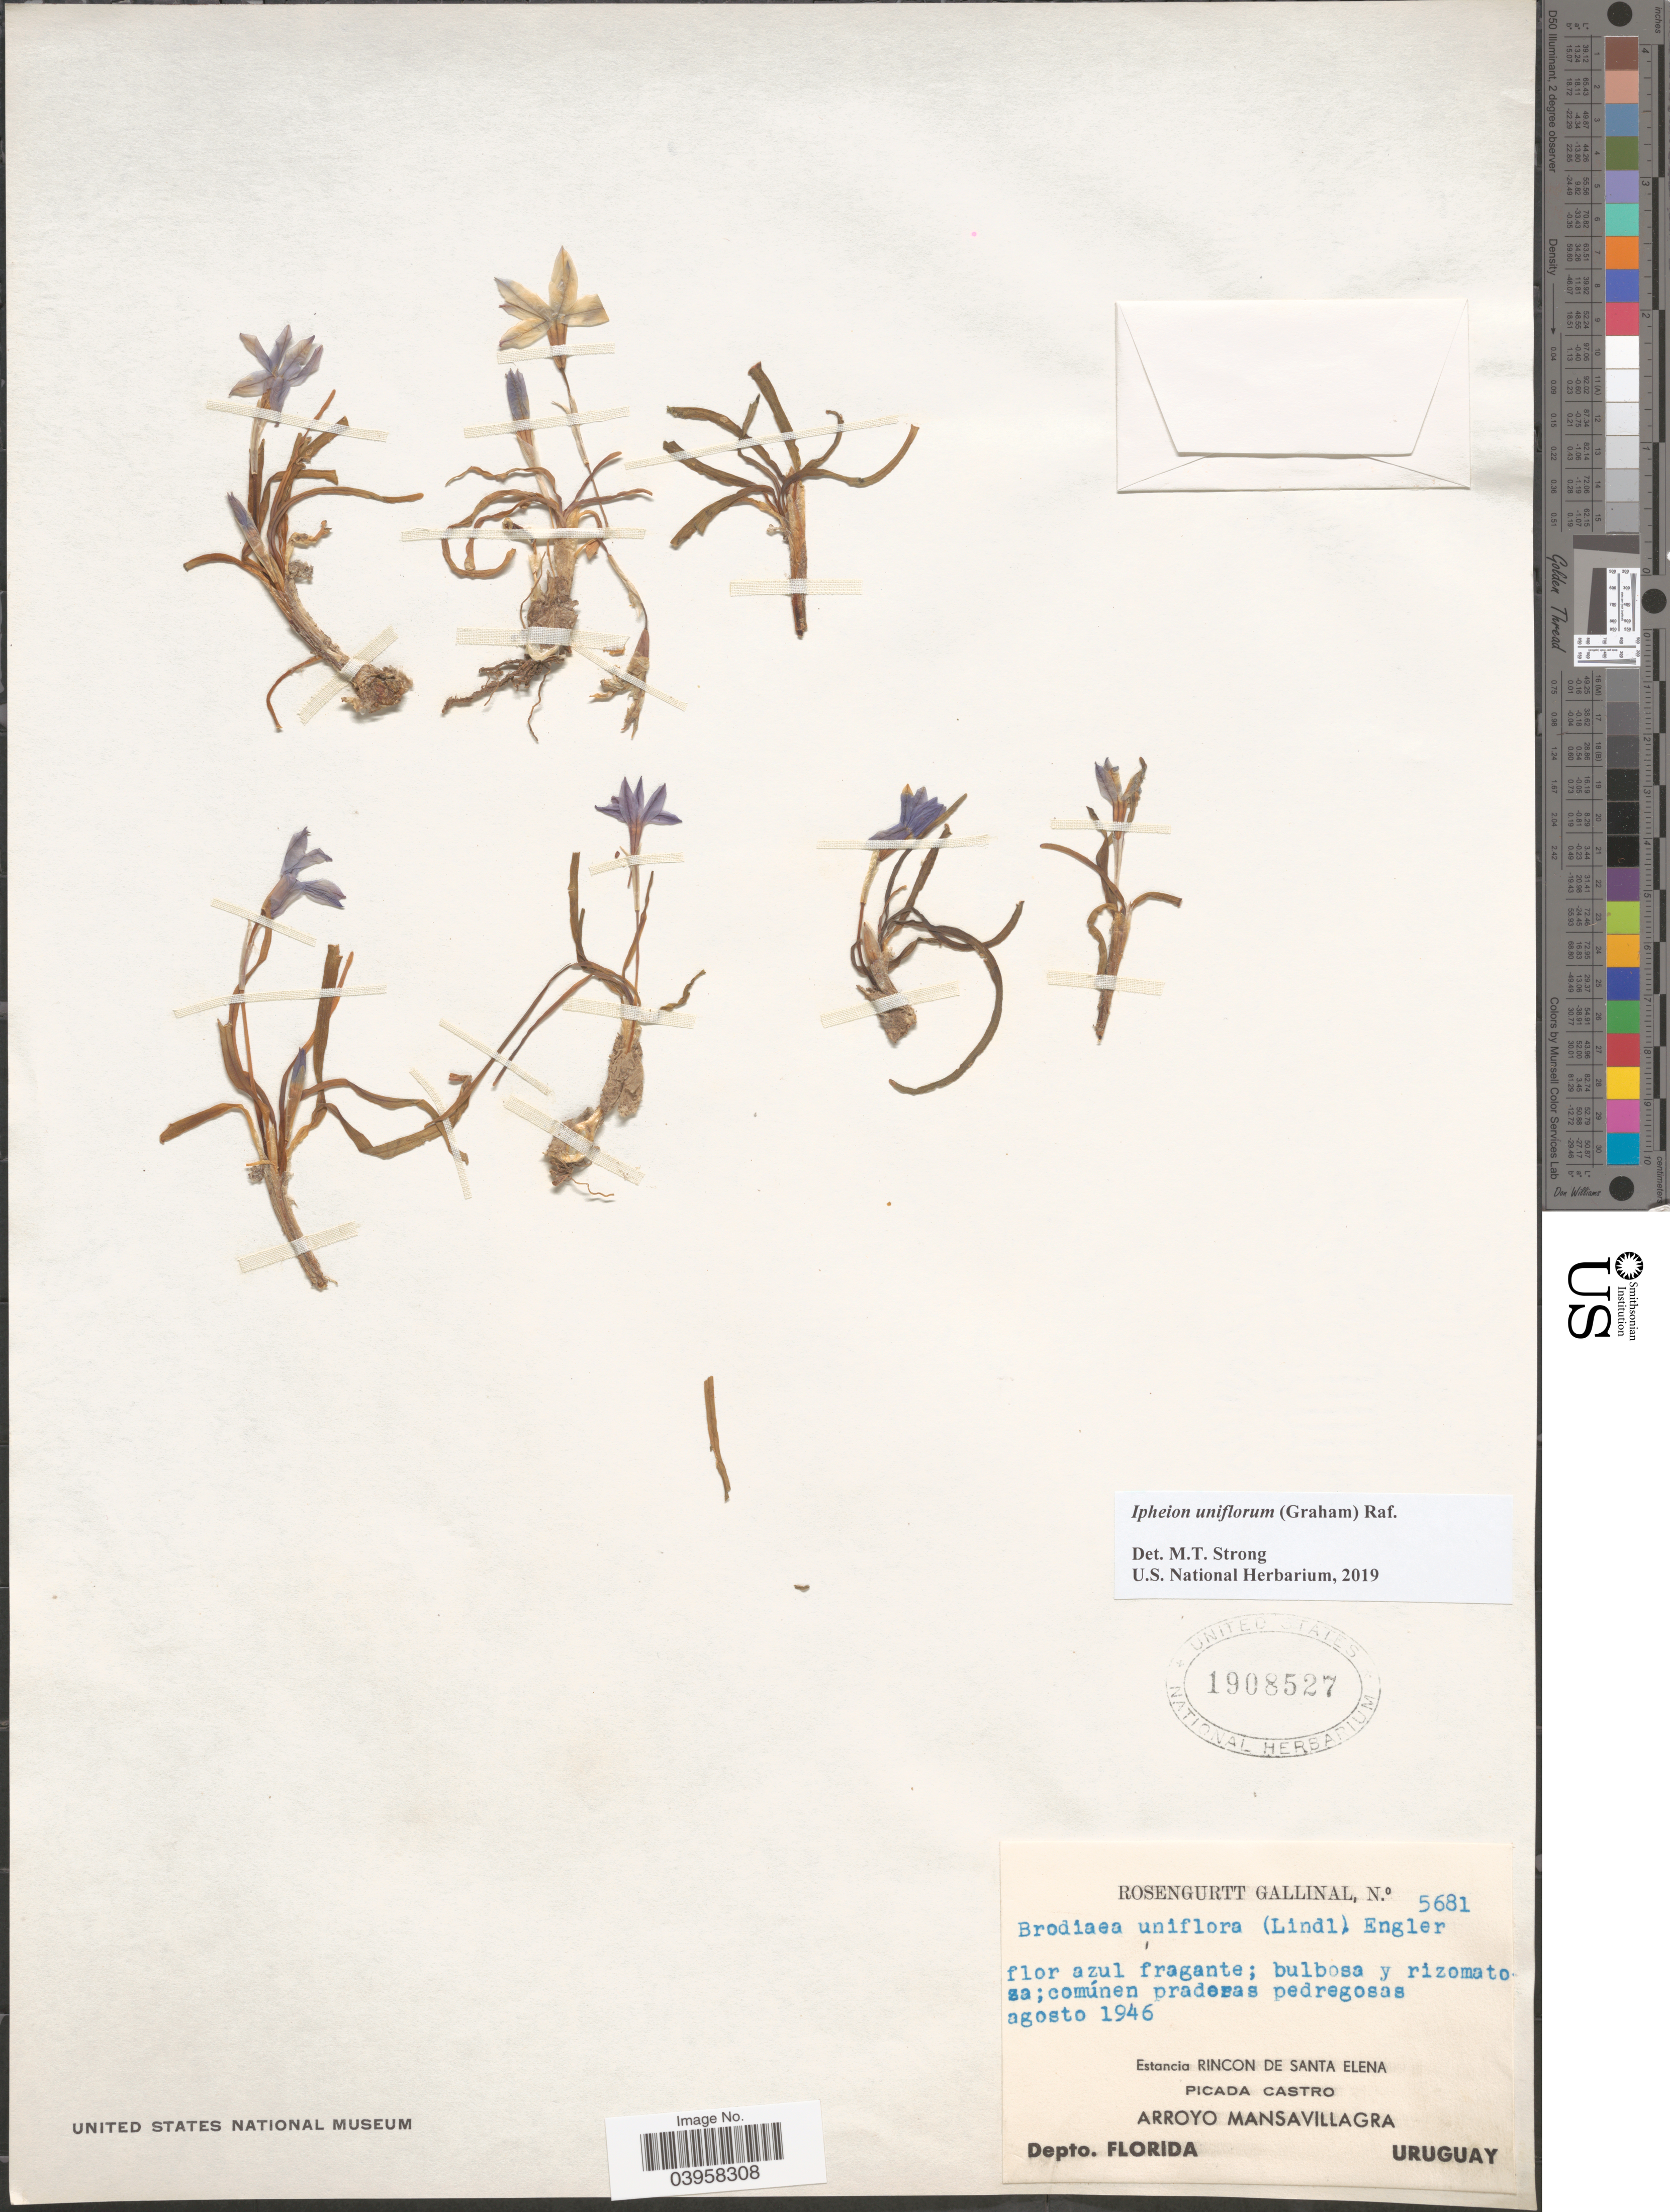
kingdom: Plantae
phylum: Tracheophyta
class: Liliopsida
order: Asparagales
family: Amaryllidaceae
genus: Ipheion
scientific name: Ipheion uniflorum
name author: (Graham) Raf.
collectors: R. Gallinal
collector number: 5681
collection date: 1946-08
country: Uruguay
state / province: Florida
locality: Estancia Rincon de Santa Elena. Picada Castro. Arroyo Mansavillagra.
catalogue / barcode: US 1908527